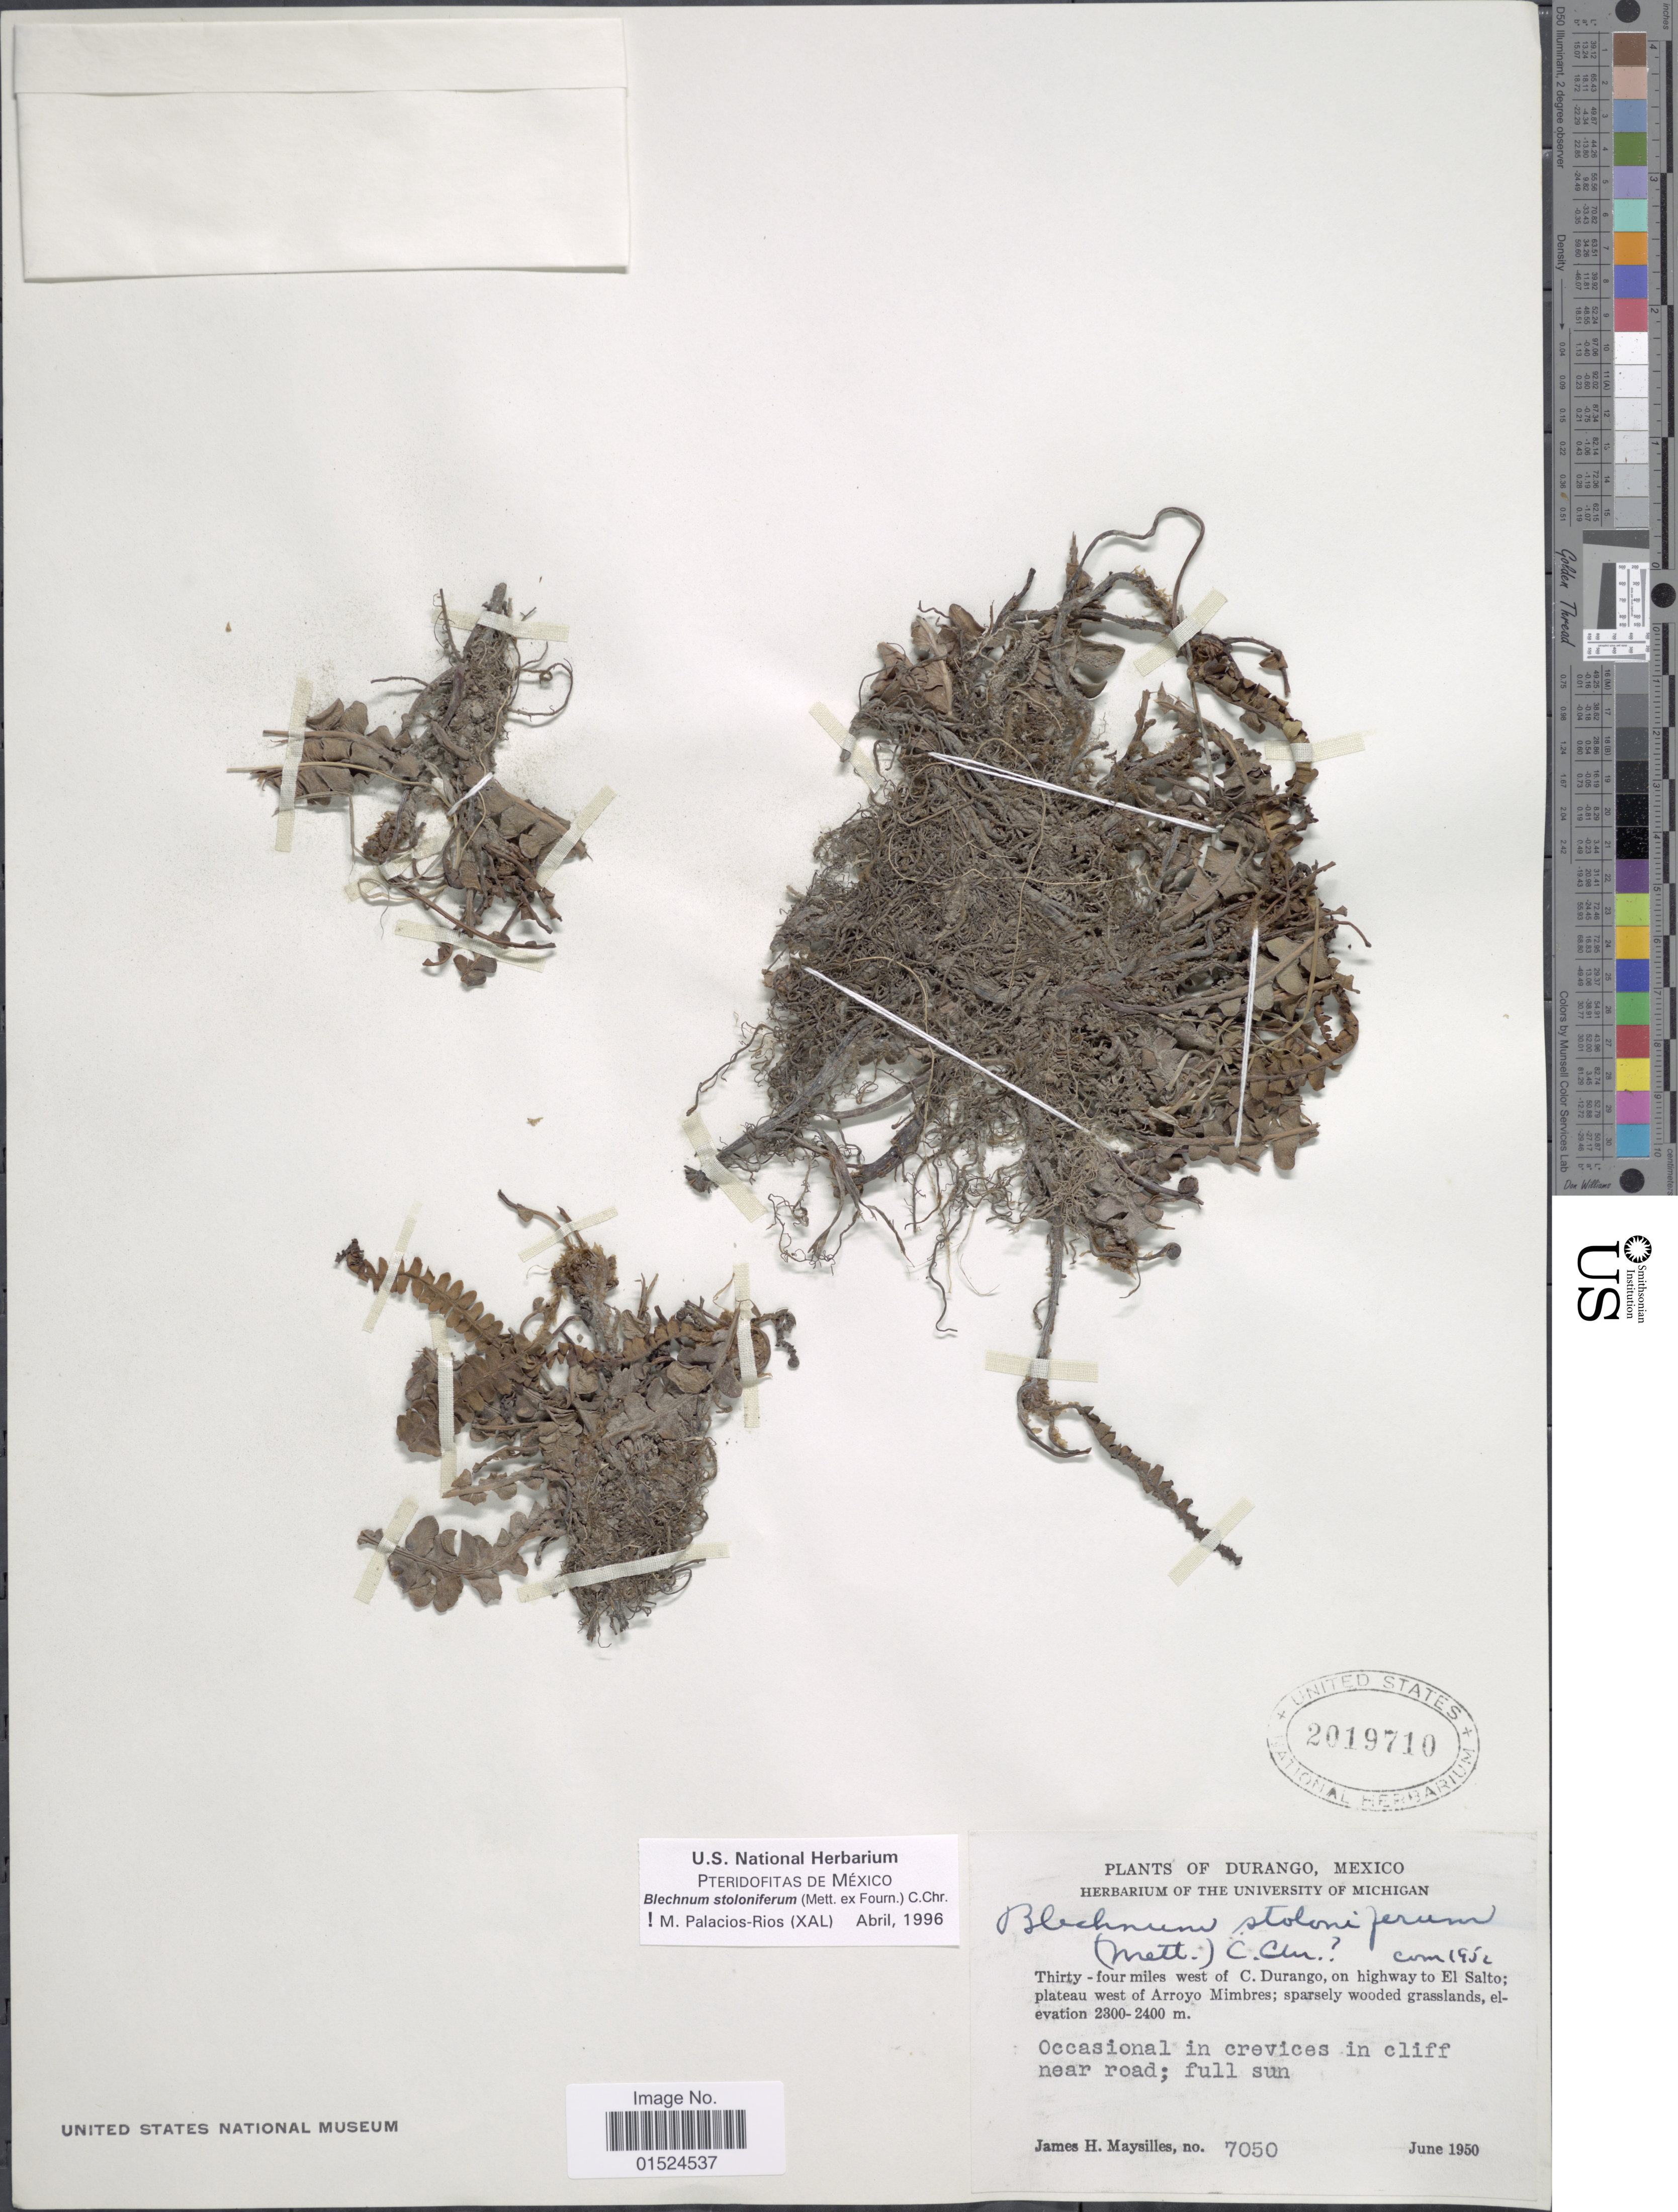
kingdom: Plantae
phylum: Tracheophyta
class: Polypodiopsida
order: Polypodiales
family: Blechnaceae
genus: Blechnum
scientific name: Blechnum stoloniferum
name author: (Mett. ex E. Fourn.) C. Chr.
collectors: J. Maysilles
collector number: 7050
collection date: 1950-06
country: Mexico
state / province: Durango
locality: Thirty-four miles west of C. Durango, on highway to El Salto; plateau west of Arroyo Mimbres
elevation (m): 2300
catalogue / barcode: US 2019710